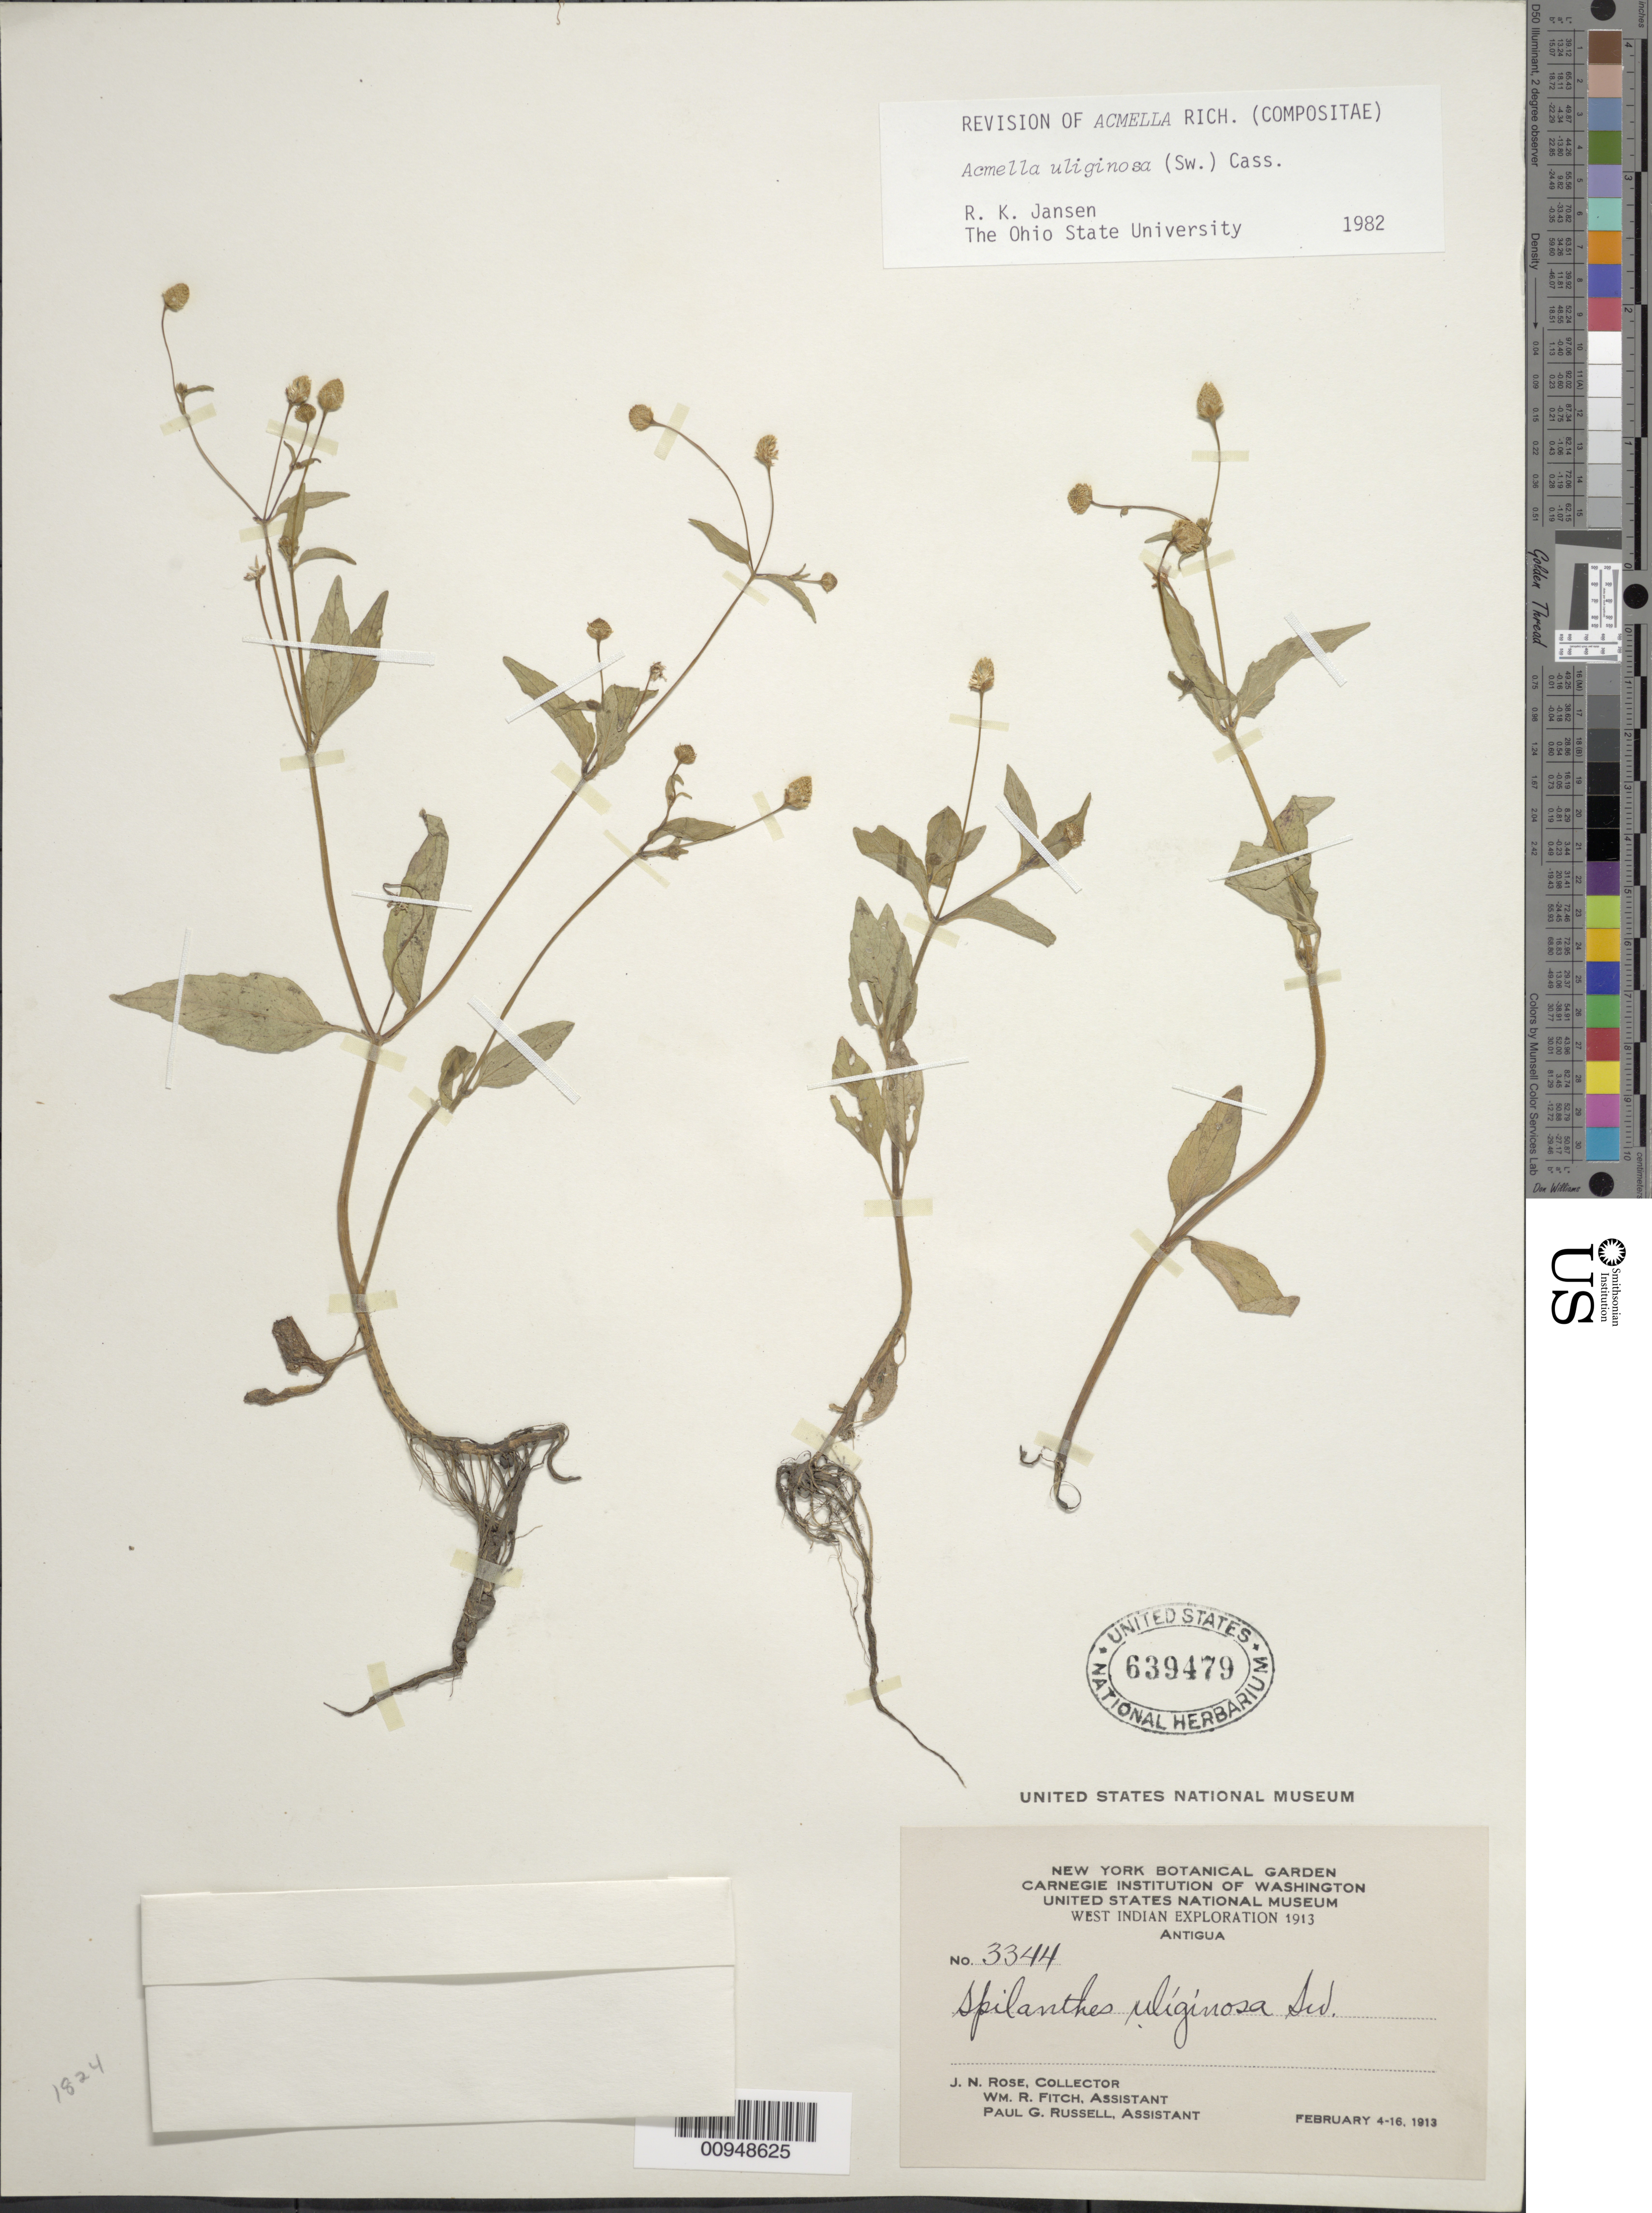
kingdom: Plantae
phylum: Tracheophyta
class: Magnoliopsida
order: Asterales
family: Asteraceae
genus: Acmella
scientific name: Acmella uliginosa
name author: (Sw.) Cass.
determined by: Jansen, R. K.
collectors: J. N. Rose, W. R. Fitch & P. G. Russell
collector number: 3344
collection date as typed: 04 Feb 1913 to 16 Feb 1913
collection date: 1913-02-04/1913-02-16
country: Antigua and Barbuda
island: Leeward Is.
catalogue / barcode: US 639479